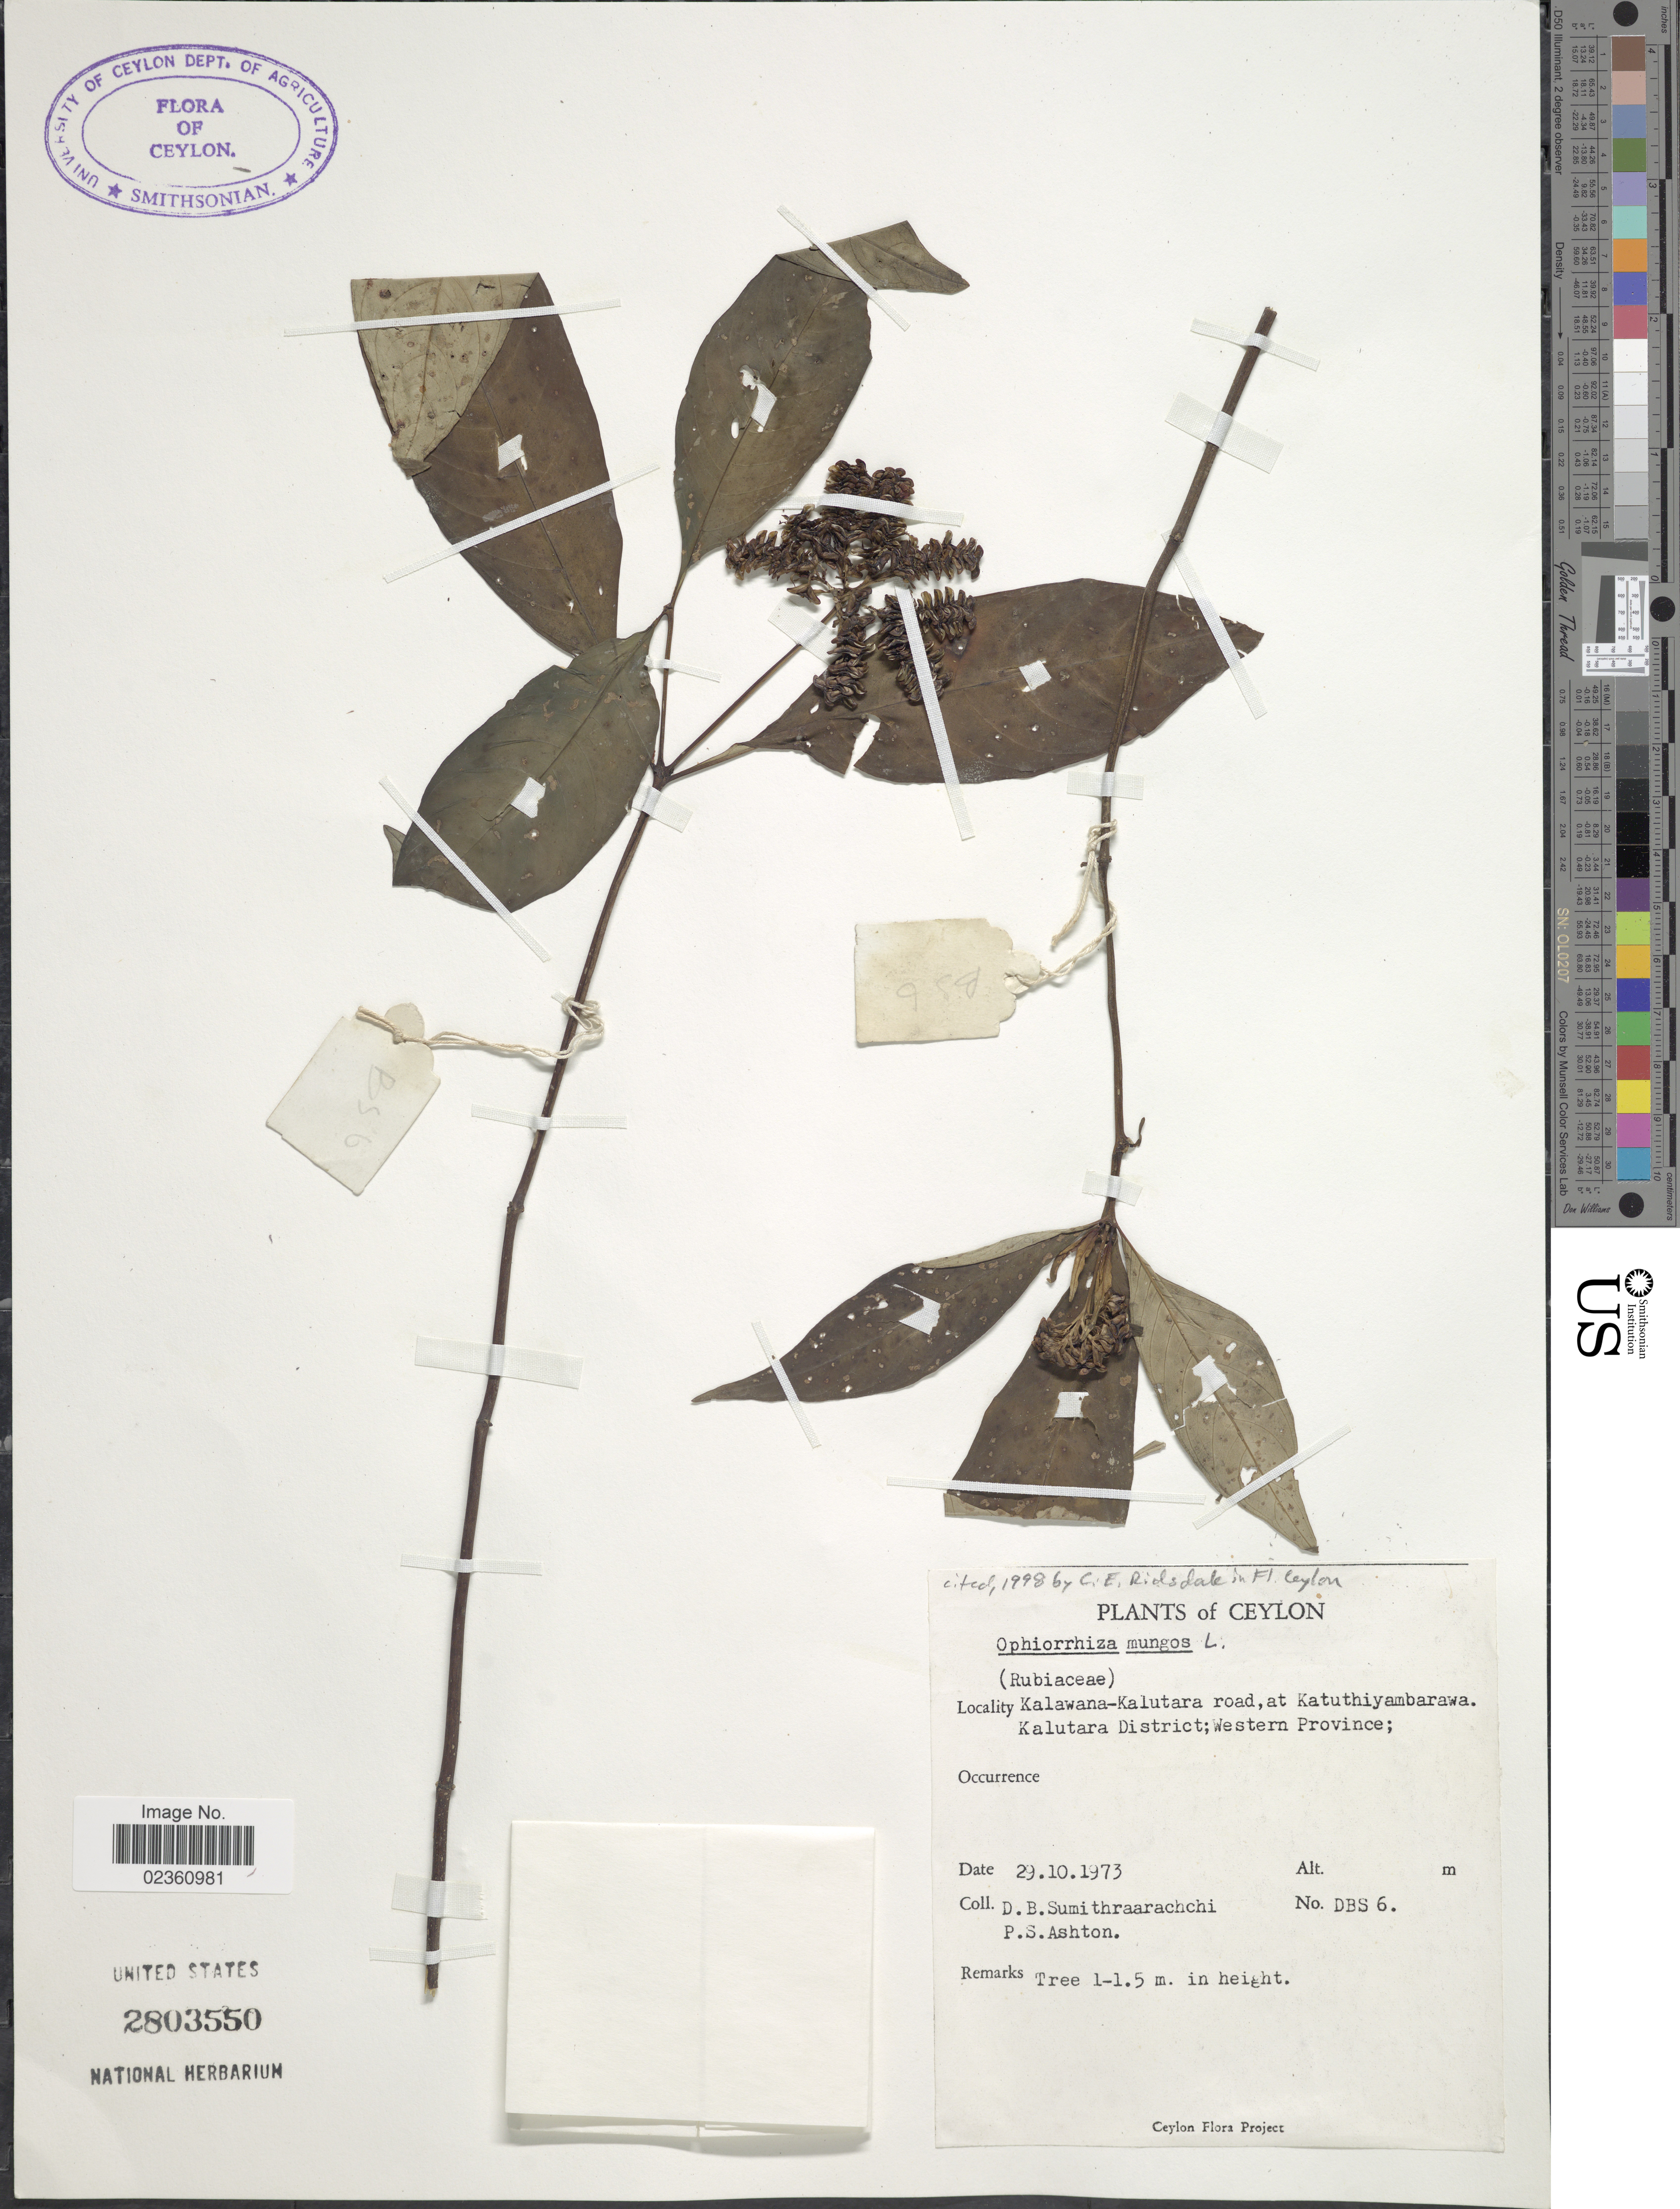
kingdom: Plantae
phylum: Tracheophyta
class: Magnoliopsida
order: Gentianales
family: Rubiaceae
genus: Ophiorrhiza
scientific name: Ophiorrhiza mungos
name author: L.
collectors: D. B. Sumithraarachchi & P. S. Ashton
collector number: DBS 6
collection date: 1973-10-29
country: Sri Lanka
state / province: Western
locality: Ceylon, Kalawama-Kalutara road, at Katuthiyambarawa. Kalutara District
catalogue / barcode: US 2803550